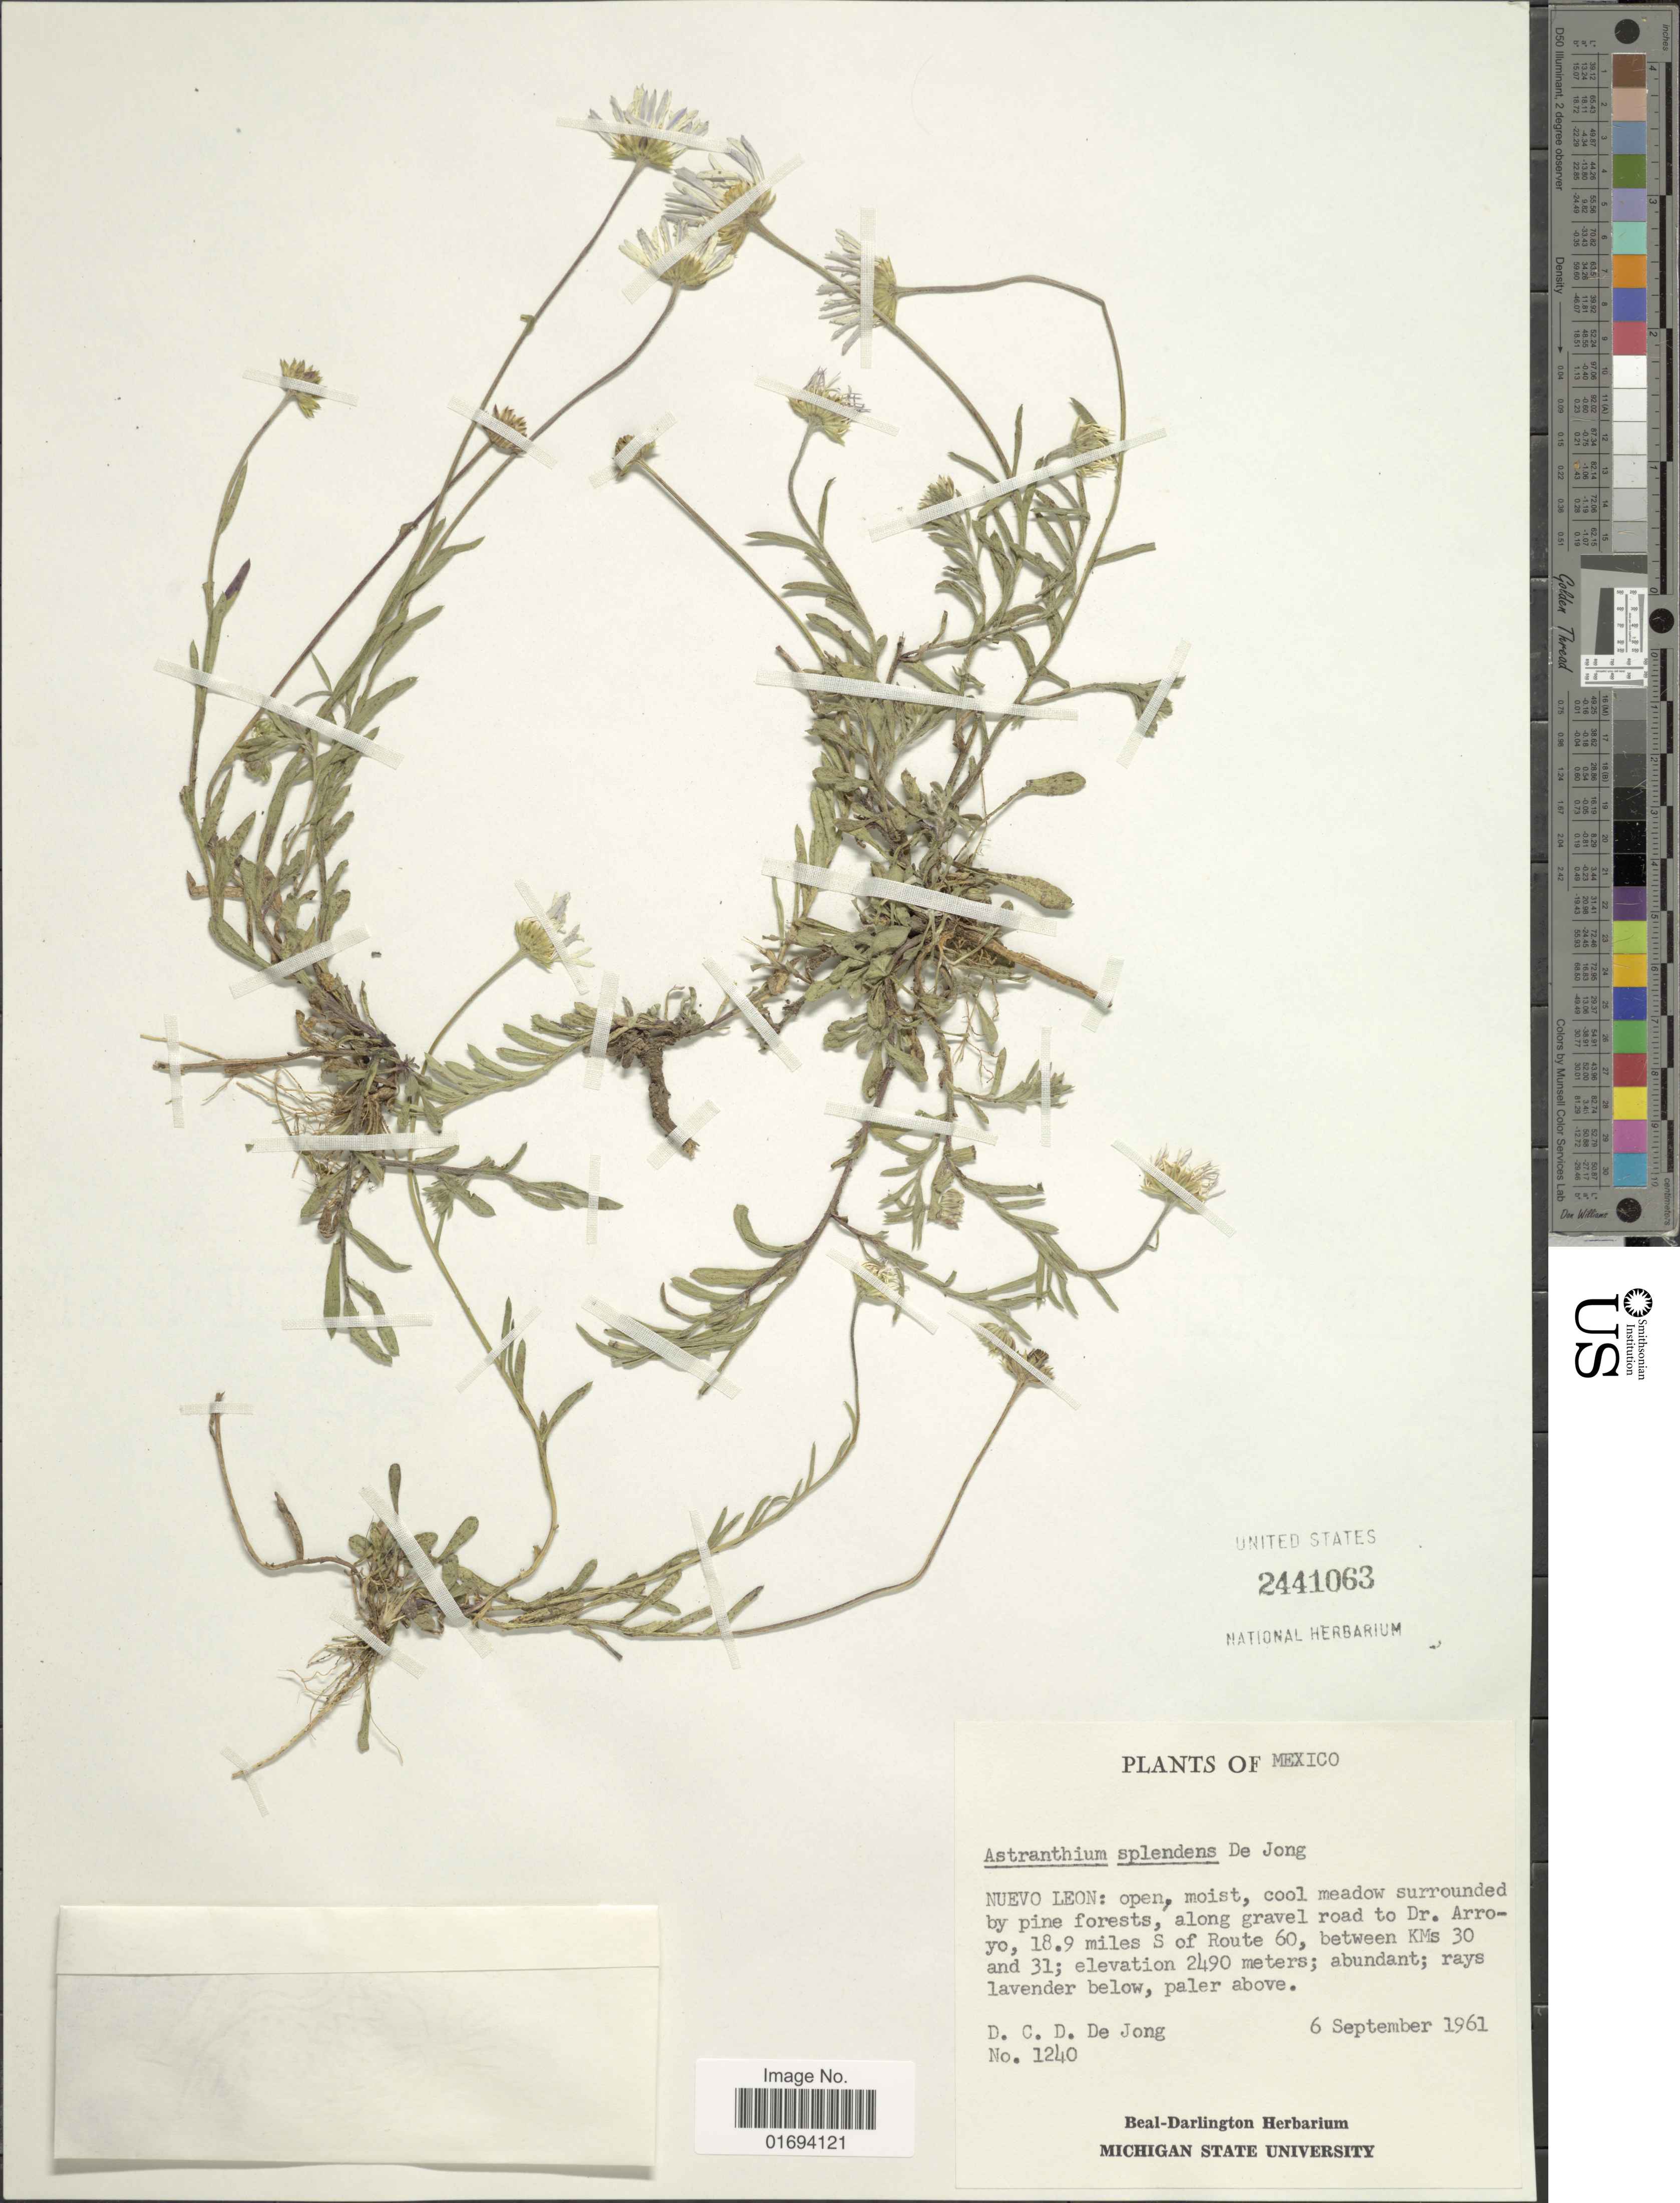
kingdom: Plantae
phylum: Tracheophyta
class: Magnoliopsida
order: Asterales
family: Asteraceae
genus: Astranthium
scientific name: Astranthium splendens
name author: de Jong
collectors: D. De Jong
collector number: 1240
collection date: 1961-09-06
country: Mexico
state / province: Nuevo León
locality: Along gravel road to Dr. Arroyo, 18.9 miles S of Route 60, between KMs 30 and 31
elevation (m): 2490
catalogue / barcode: US 2441063